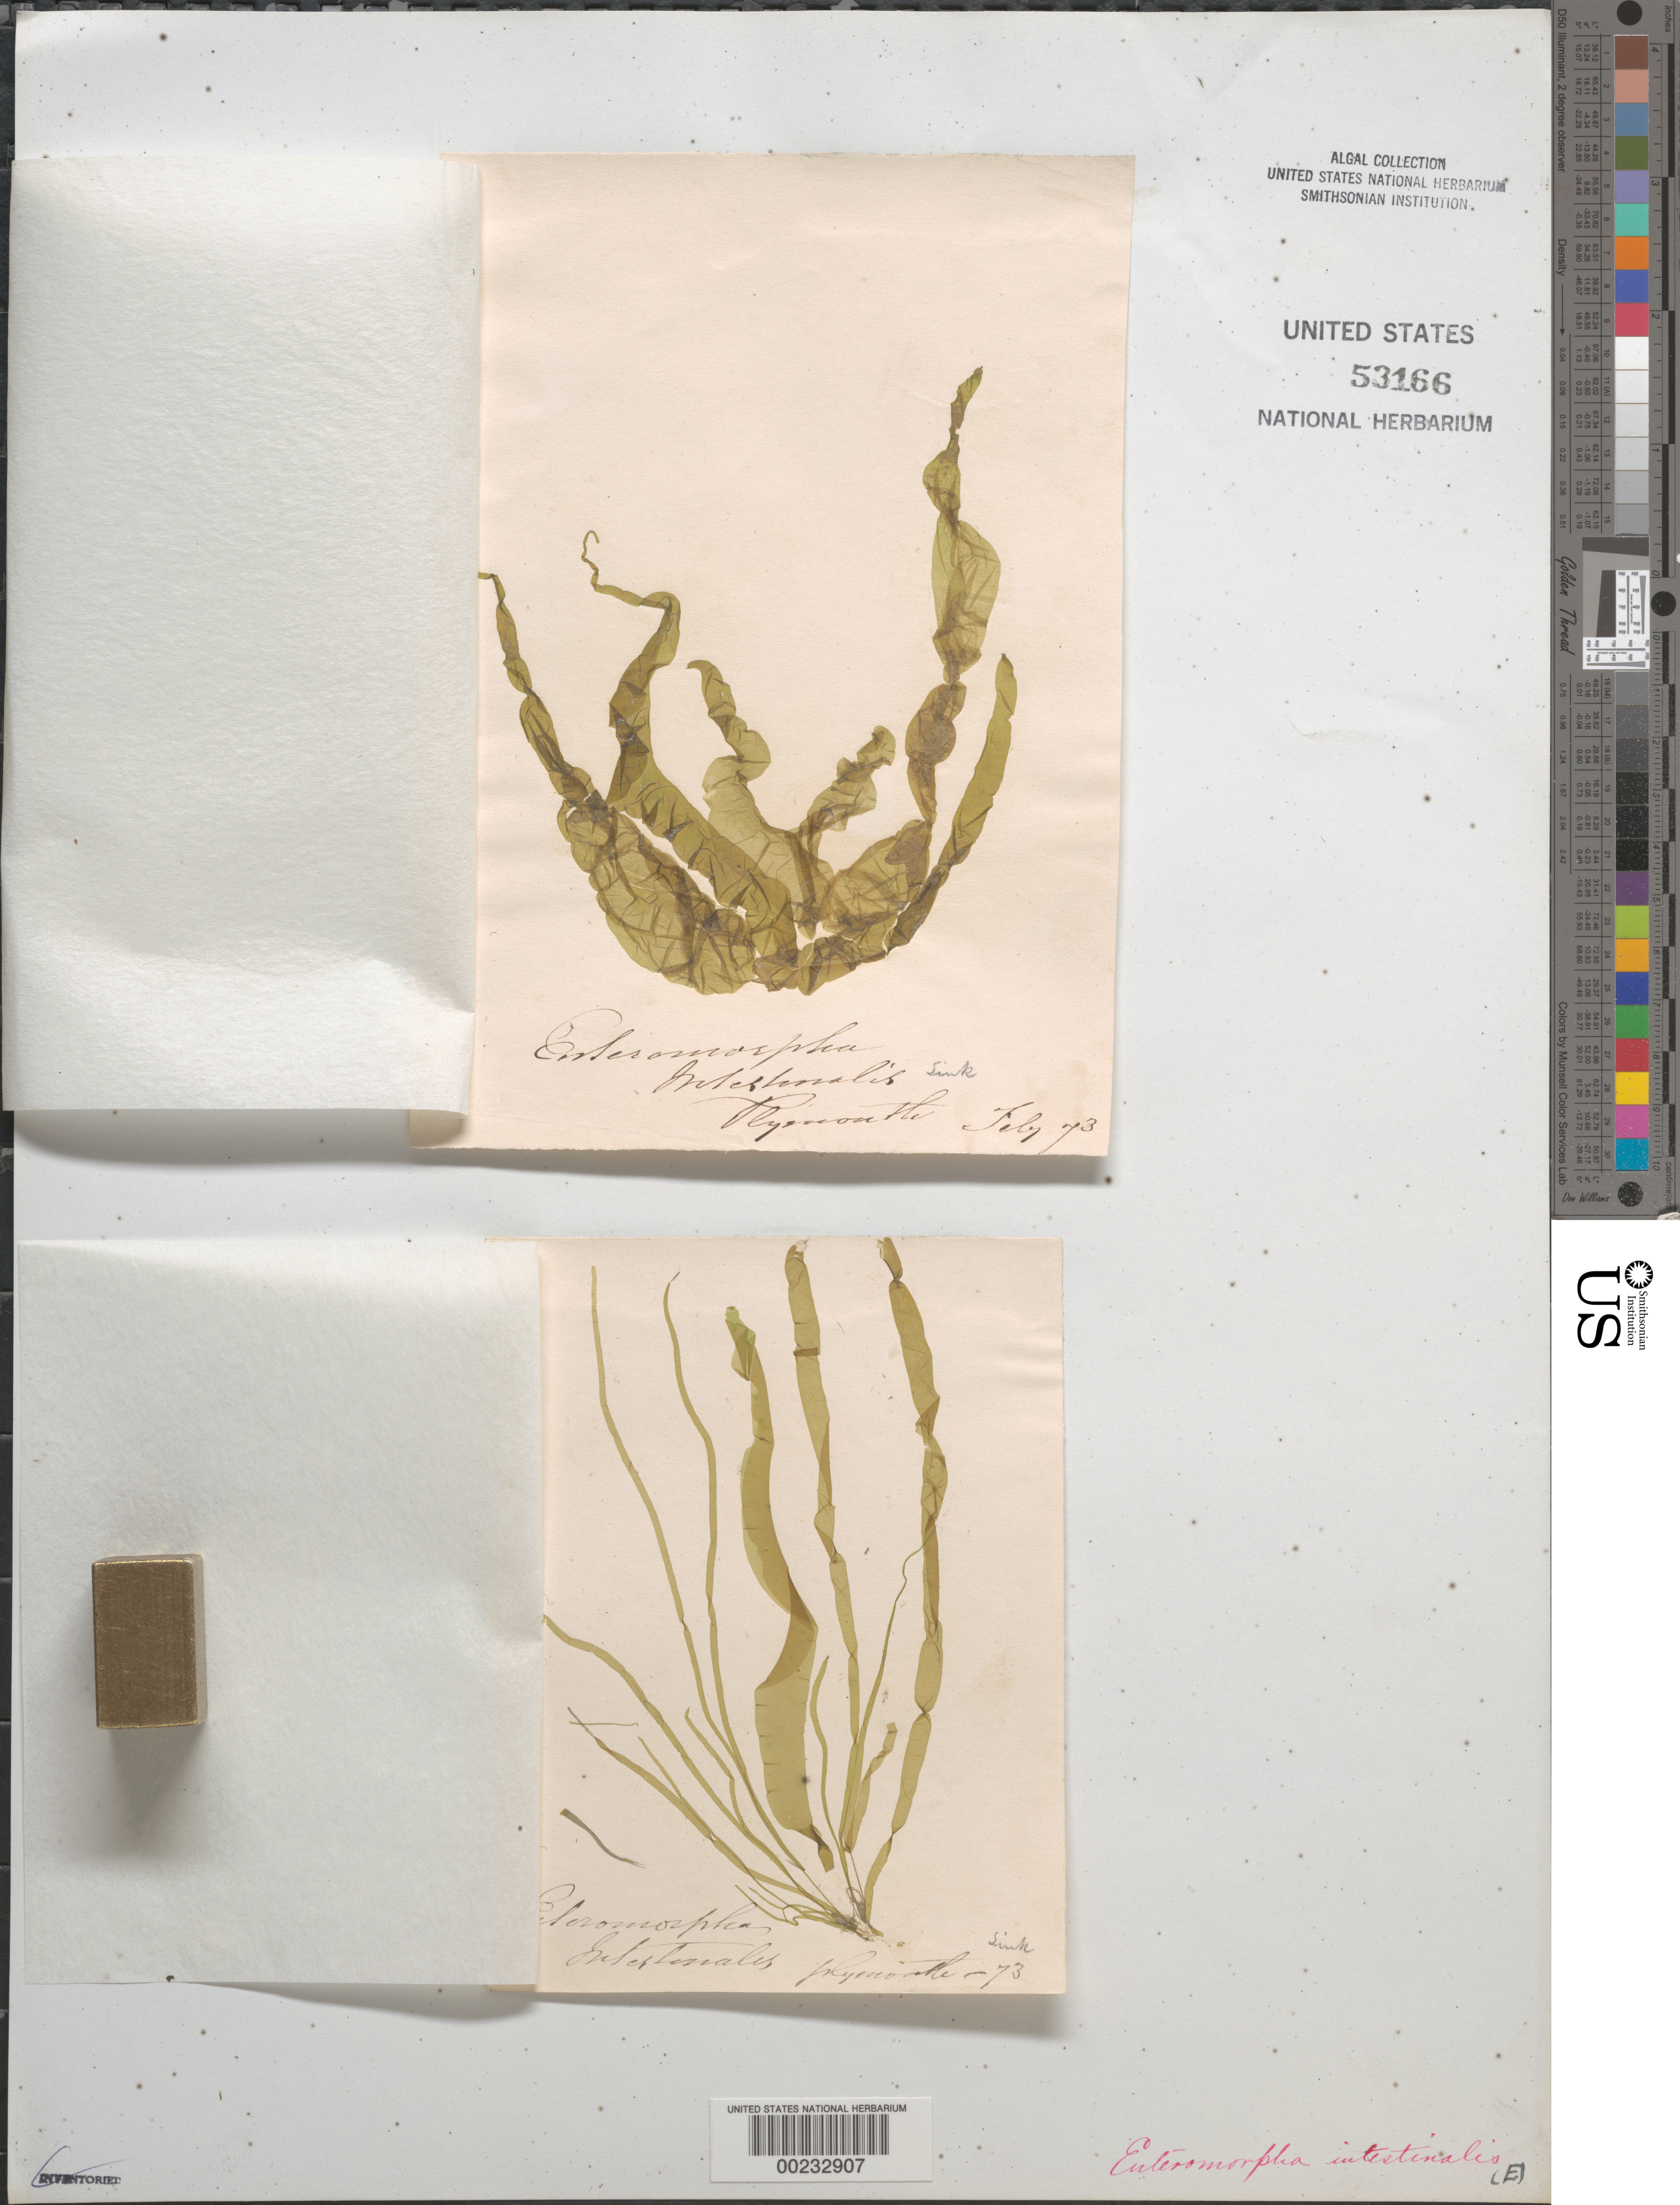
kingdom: Plantae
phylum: Chlorophyta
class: Ulvophyceae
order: Ulvales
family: Ulvaceae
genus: Ulva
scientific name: Ulva intestinalis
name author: L.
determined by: Algae name updating Project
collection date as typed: Jul 1873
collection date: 1873-07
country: United States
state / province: Massachusetts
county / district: Plymouth County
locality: Plymouth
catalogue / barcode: US 53166